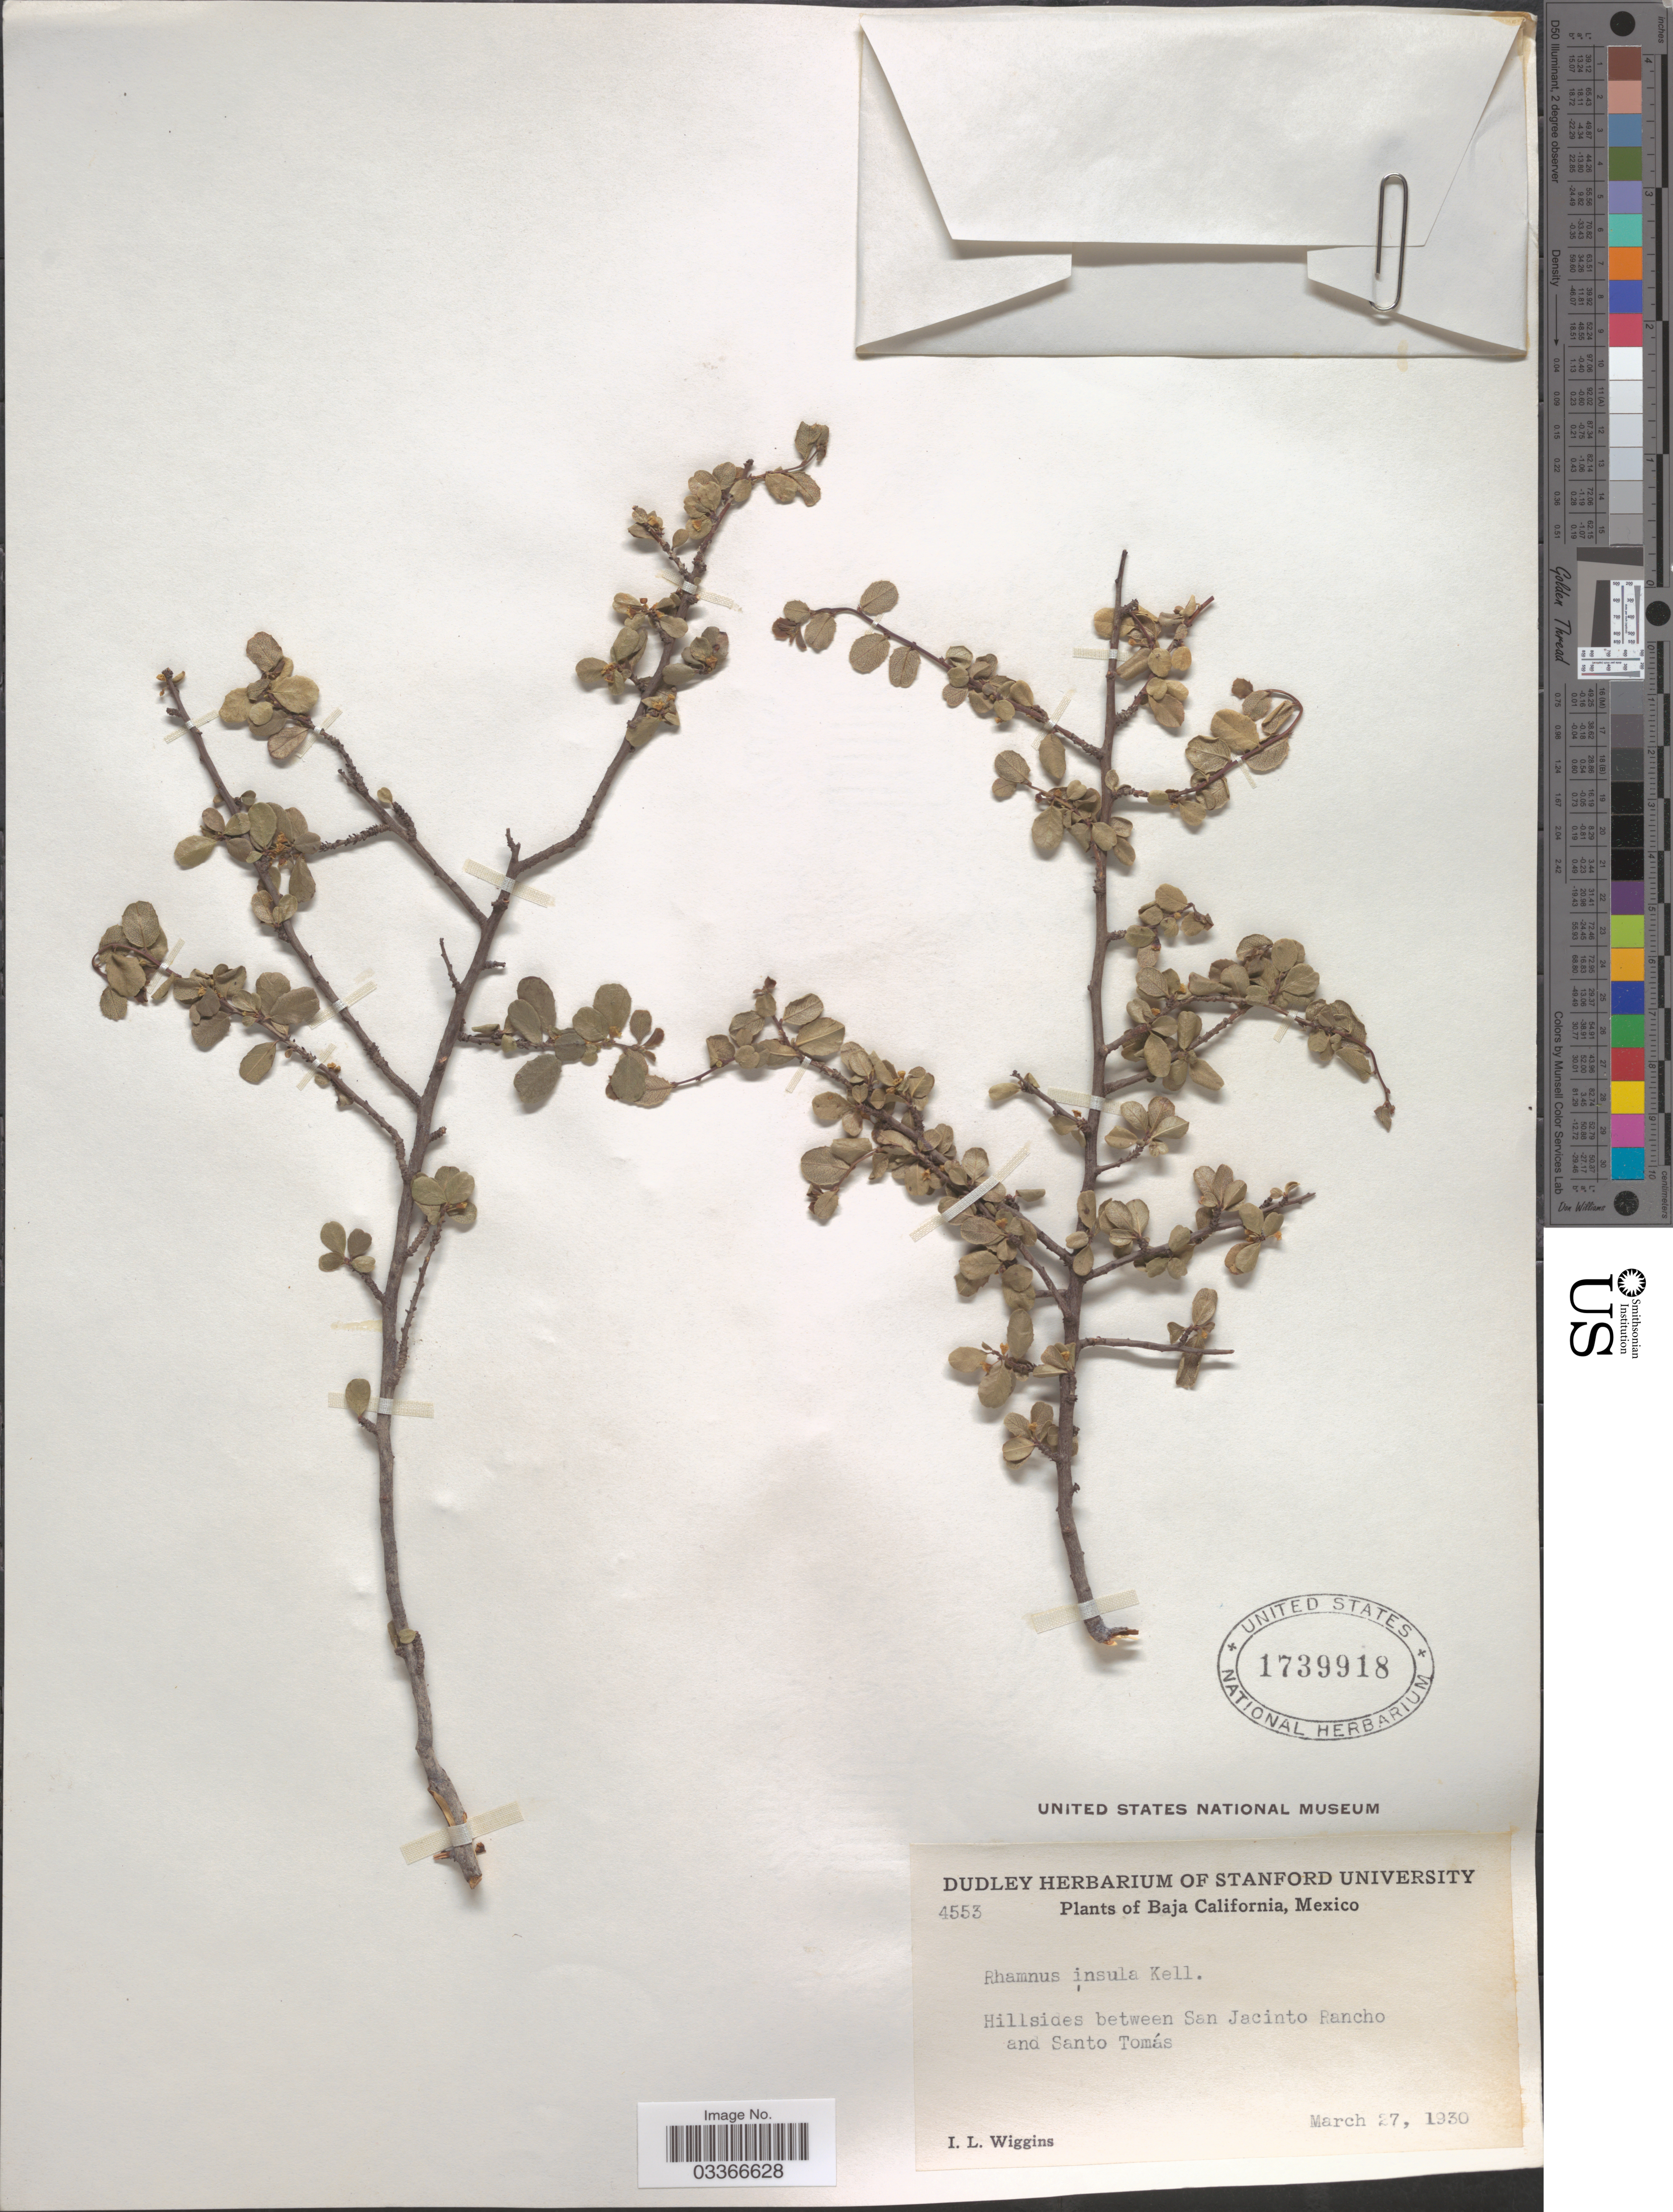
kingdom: Plantae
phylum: Tracheophyta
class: Magnoliopsida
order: Rosales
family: Rhamnaceae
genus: Rhamnus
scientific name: Rhamnus crocea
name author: Nutt.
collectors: I. L. Wiggins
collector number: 4553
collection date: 1930-03-27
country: Mexico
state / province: Baja California Norte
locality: Hillsides between San Jacinto Rancho and Santo Tomás.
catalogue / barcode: US 1739918